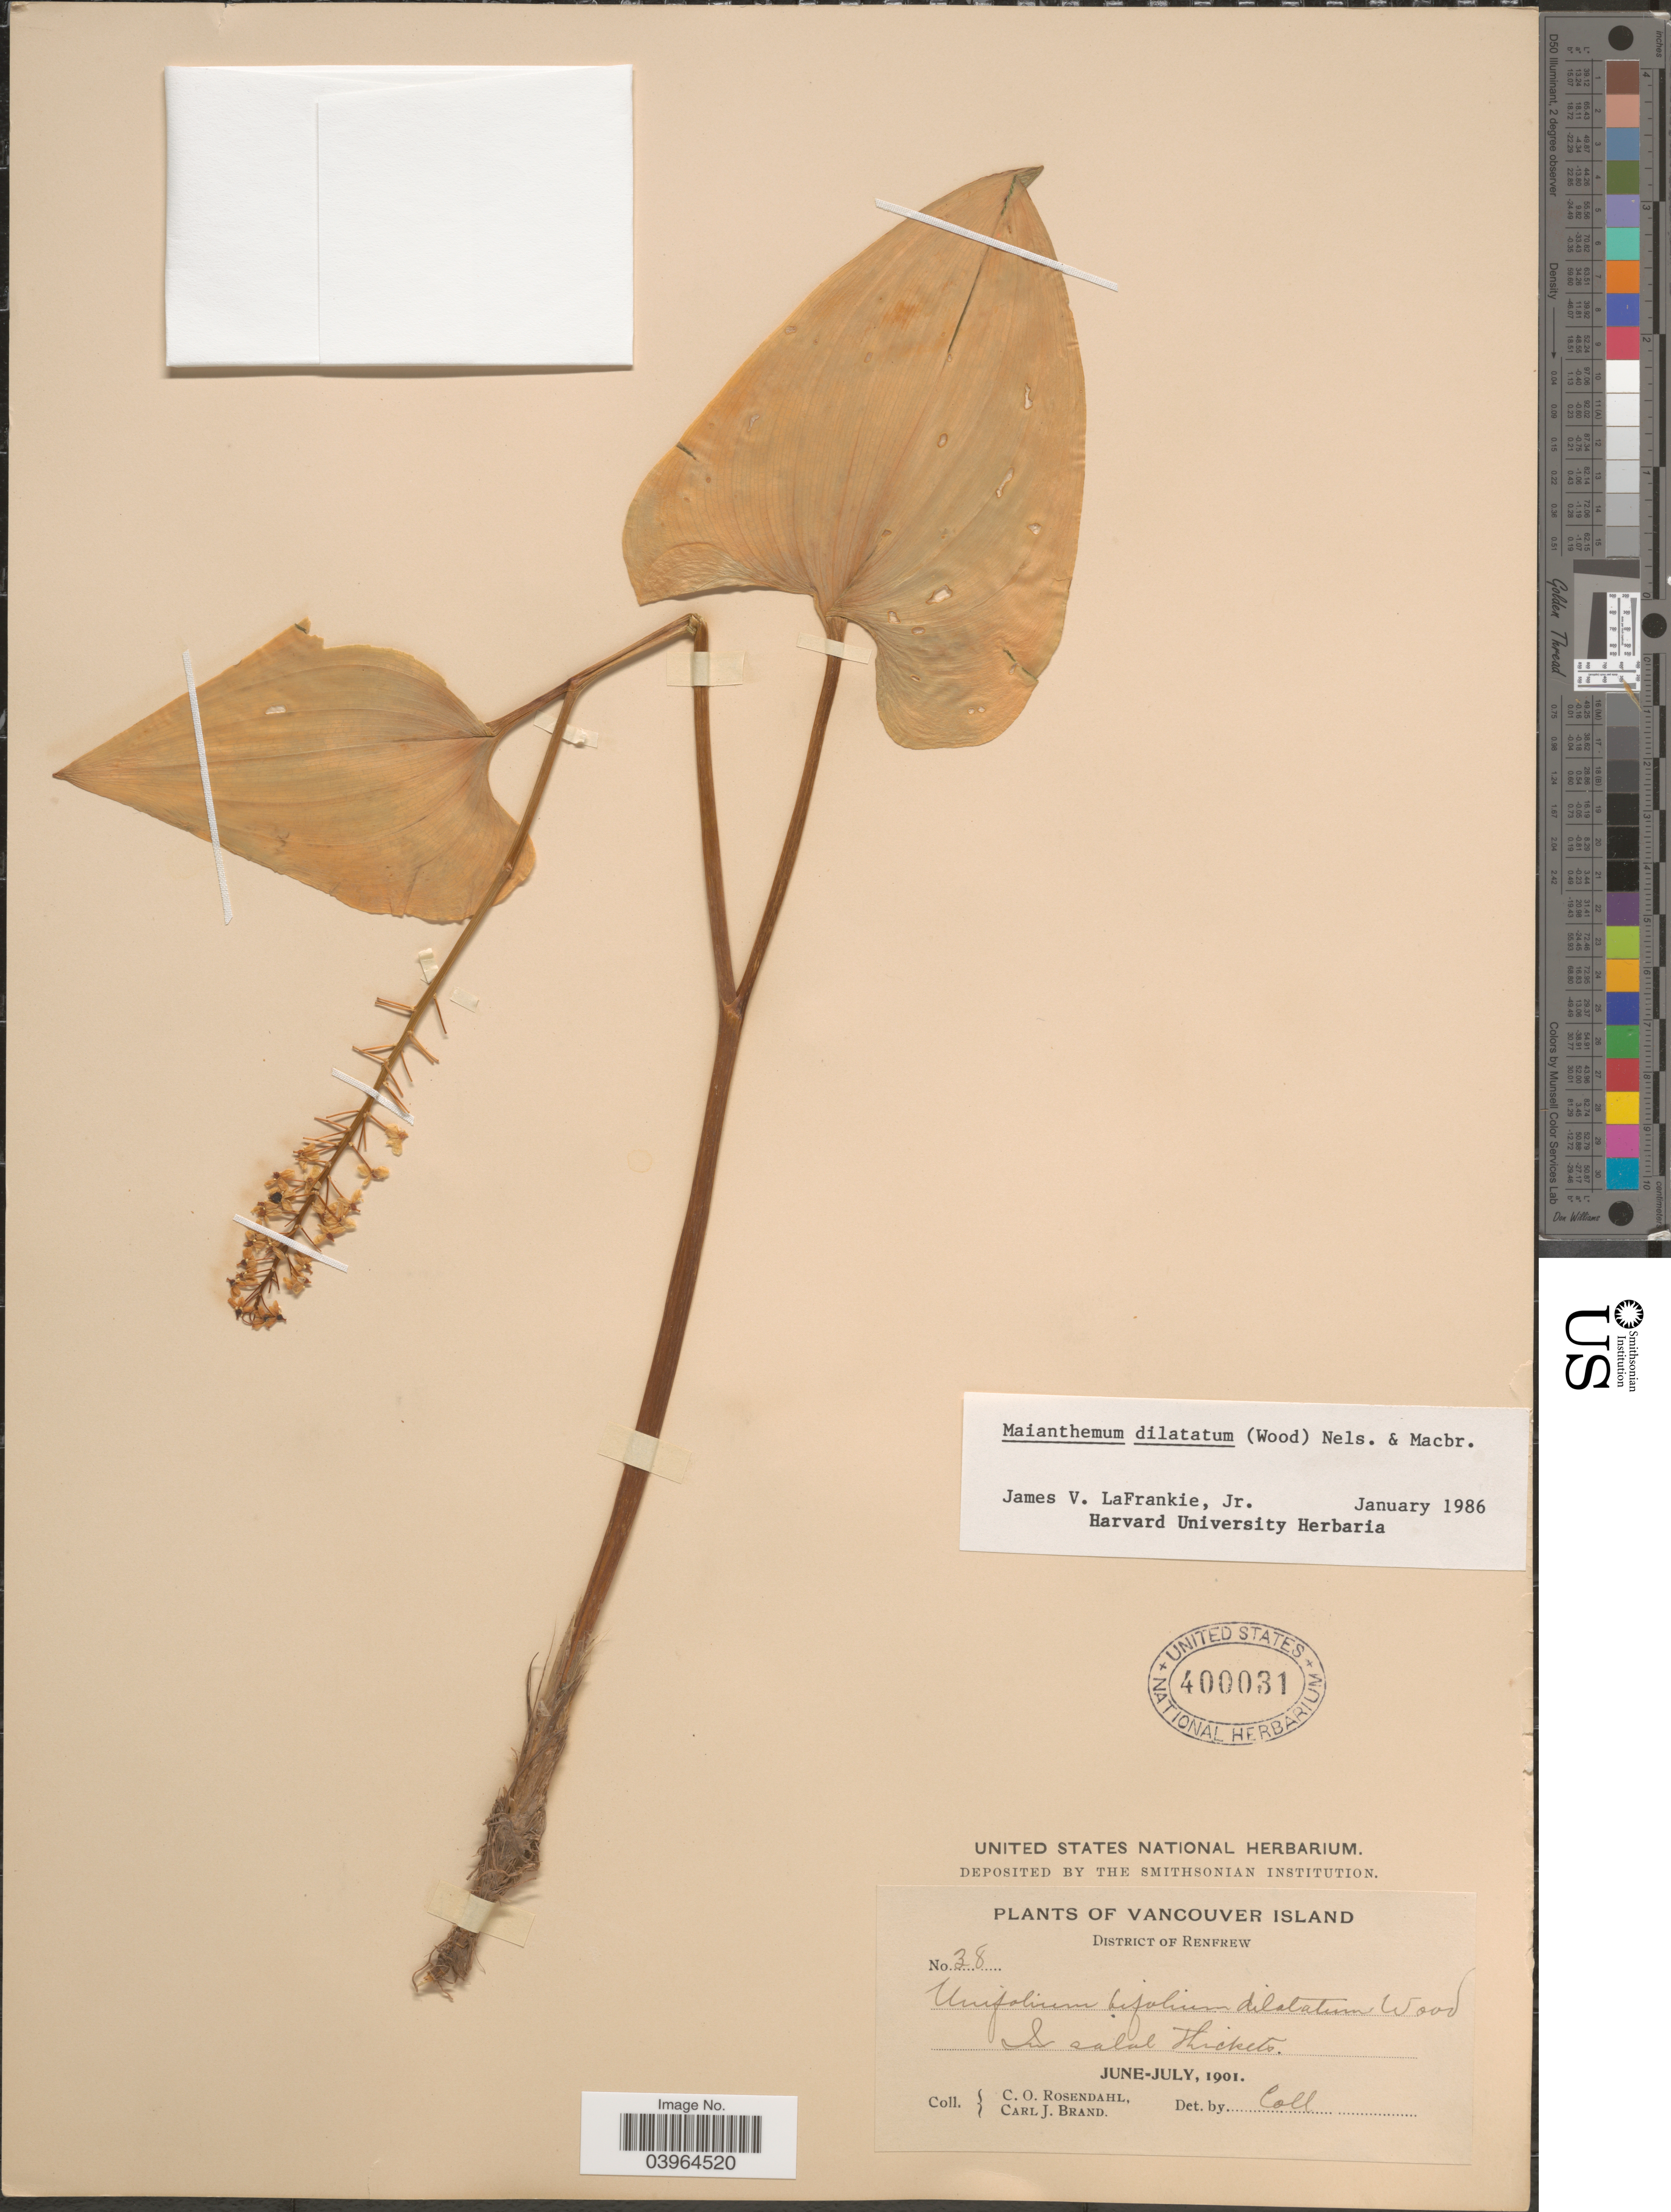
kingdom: Plantae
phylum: Tracheophyta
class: Liliopsida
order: Asparagales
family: Asparagaceae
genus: Maianthemum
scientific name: Maianthemum dilatatum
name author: (Alph. Wood) A. Nelson & J.F. Macbr.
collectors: C. O. Rosendahl & C. J. Brand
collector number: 38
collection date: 1901-06/1901-07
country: Canada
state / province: British Columbia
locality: Vancouver Island. District of Renfrew.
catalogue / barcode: US 400031